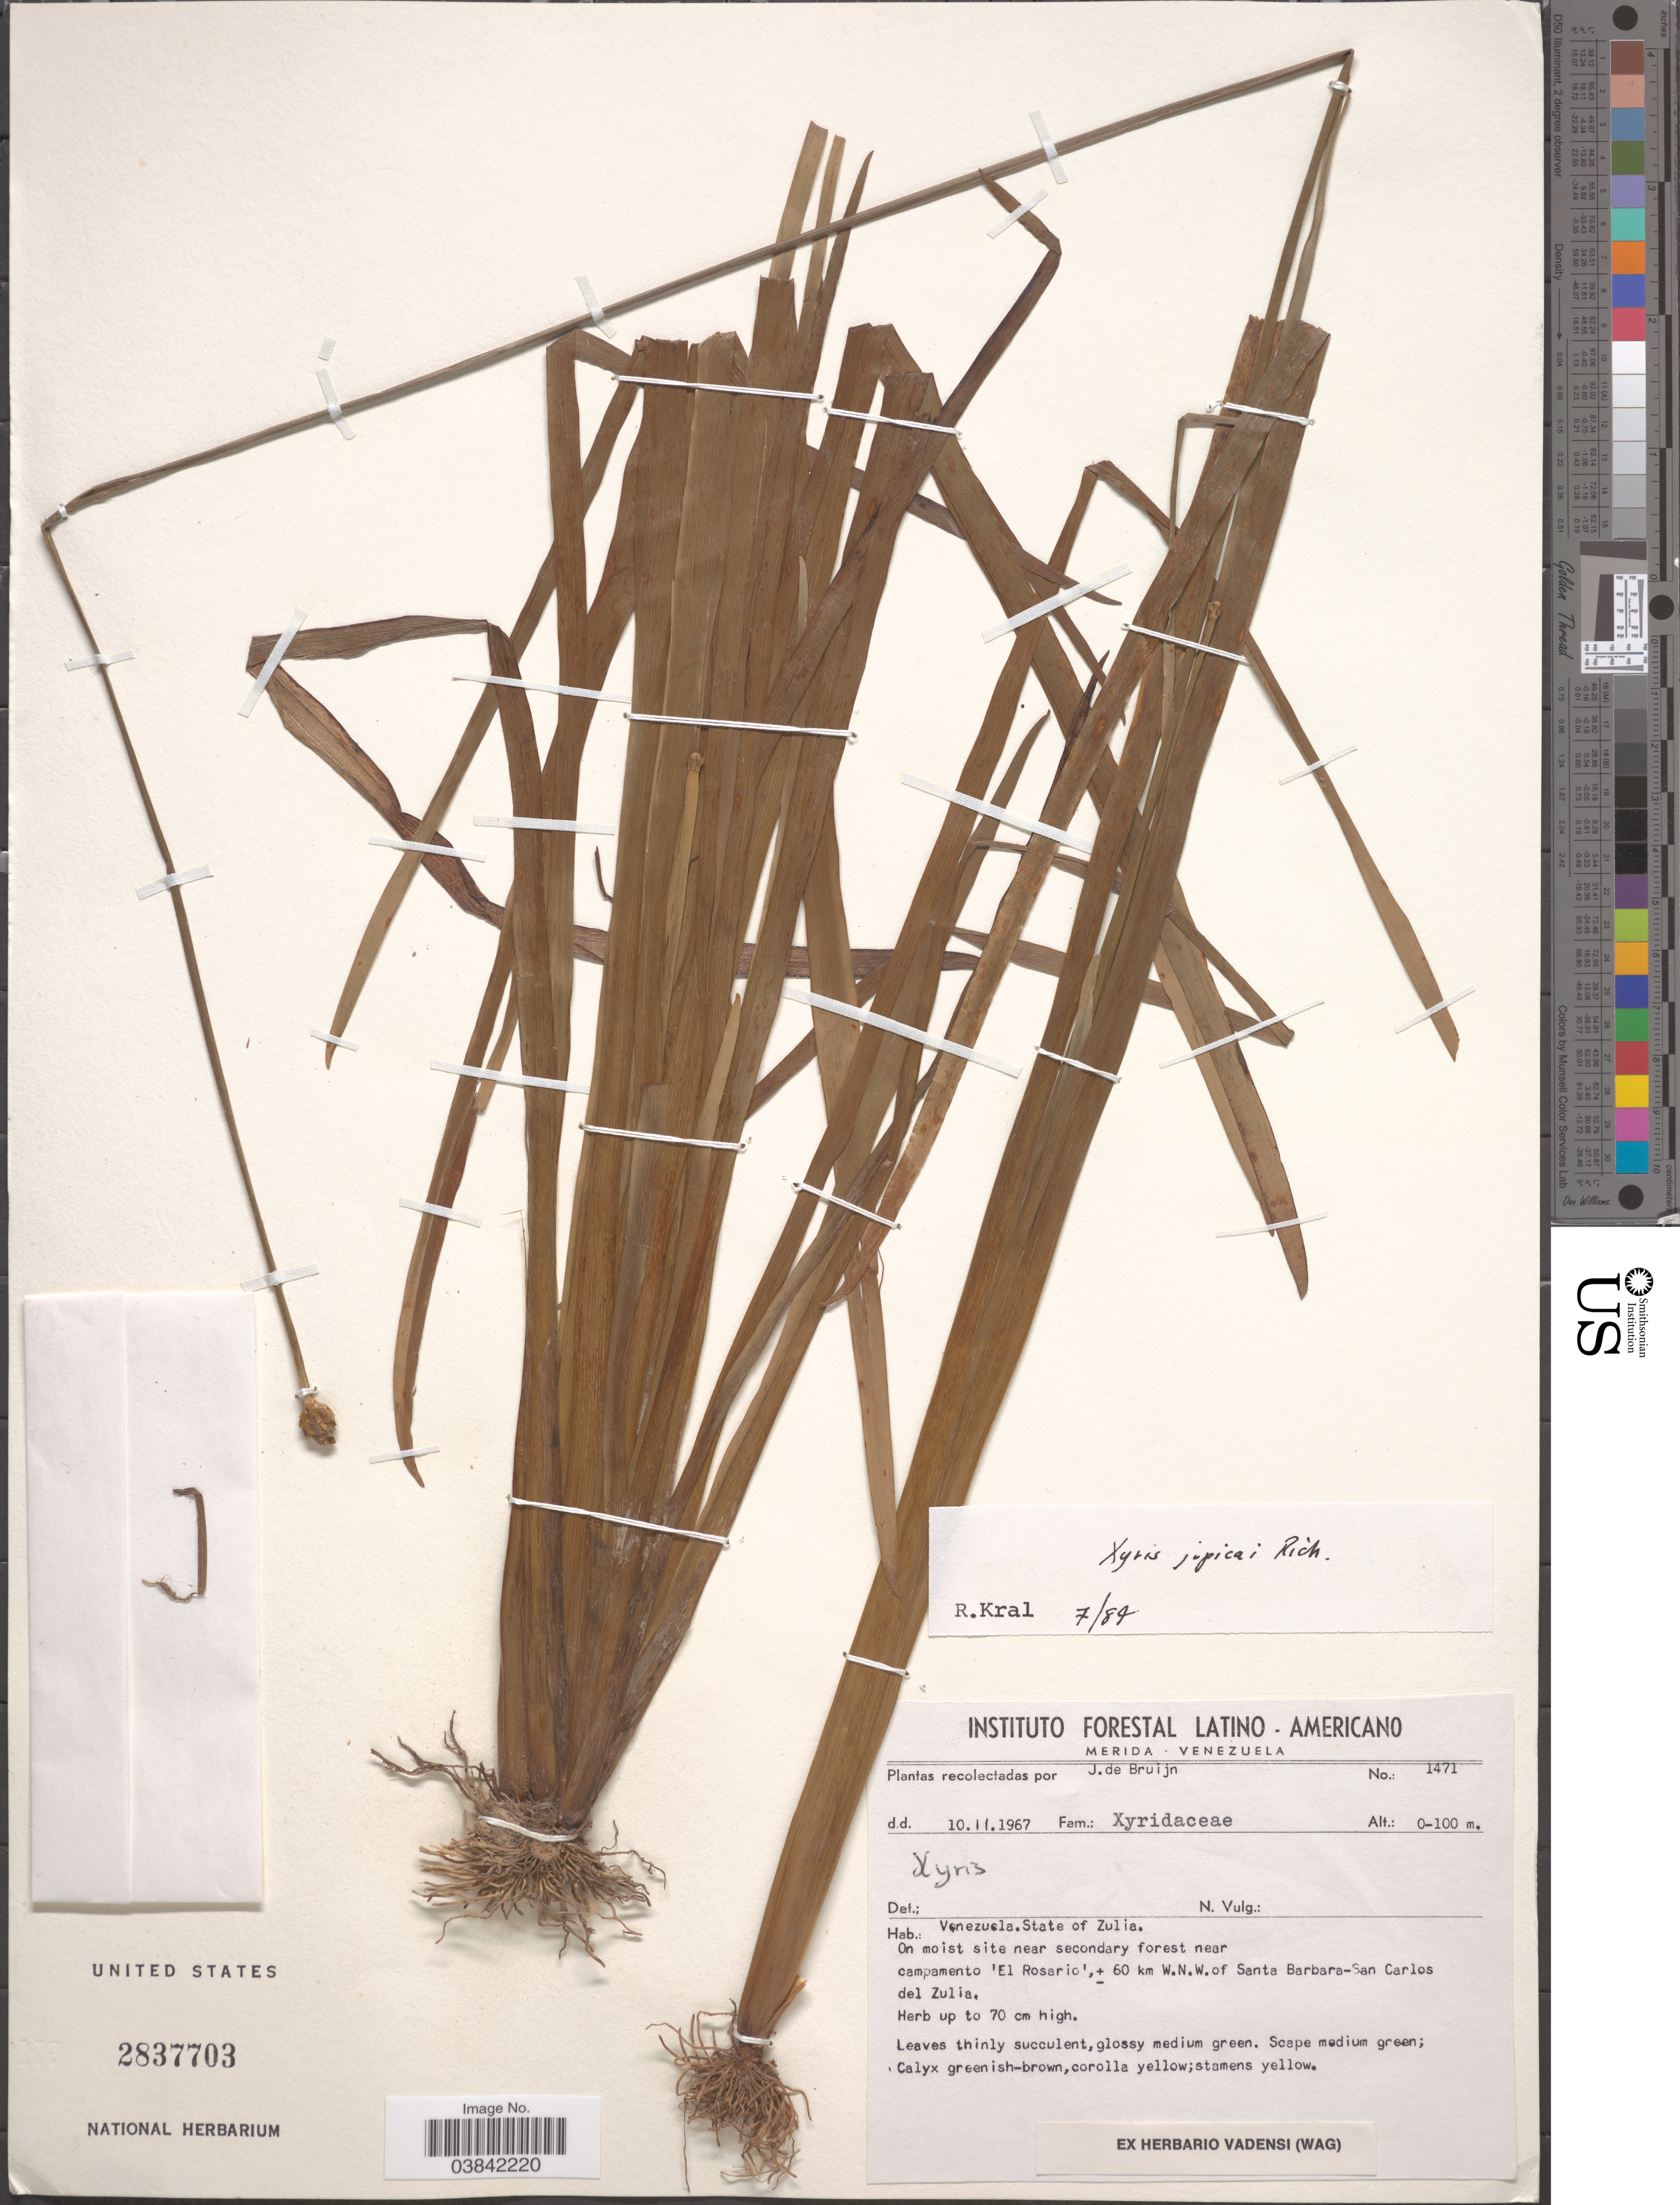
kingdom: Plantae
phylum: Tracheophyta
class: Liliopsida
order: Poales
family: Xyridaceae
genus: Xyris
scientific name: Xyris jupicai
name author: Rich.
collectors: J. Bruijn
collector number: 1471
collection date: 1967-11-10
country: Venezuela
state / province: Zulia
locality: Forest near campamento 'El Rosario', ± 60 km W.N.W. of Santa Barbara-San Carlos del Zulia.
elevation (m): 0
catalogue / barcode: US 2837703